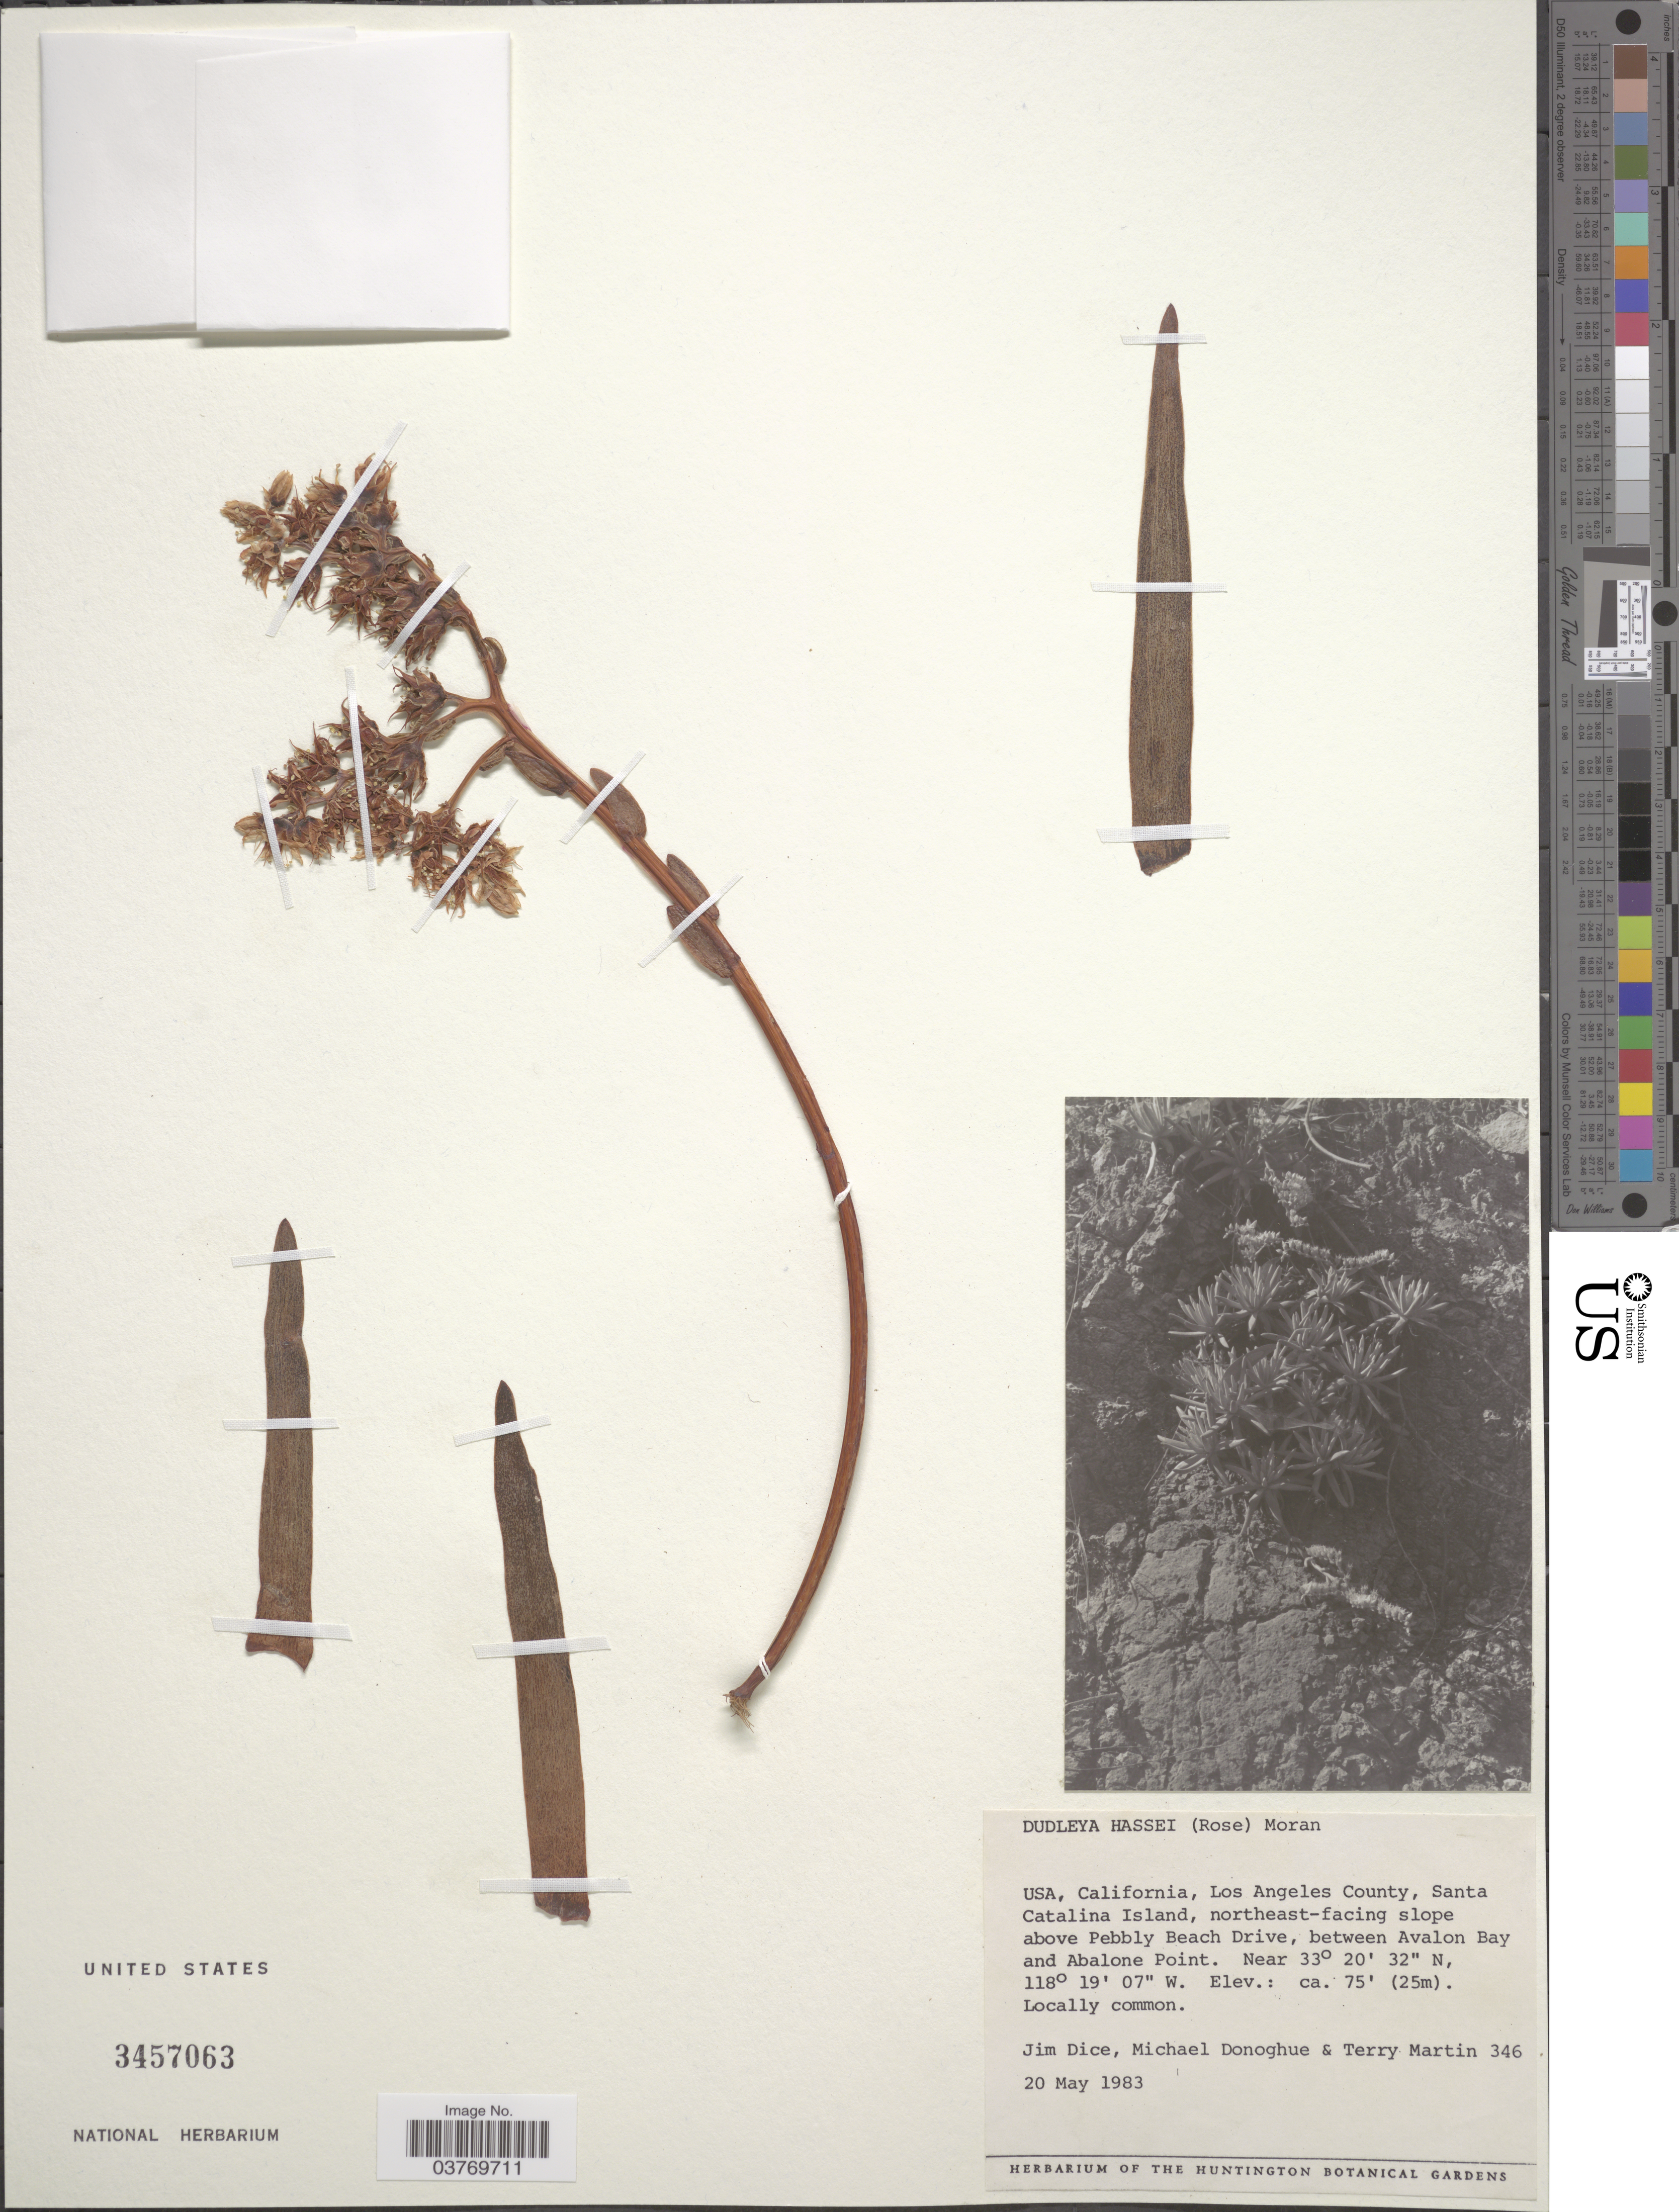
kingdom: Plantae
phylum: Tracheophyta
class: Magnoliopsida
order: Saxifragales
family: Crassulaceae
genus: Dudleya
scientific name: Dudleya hassei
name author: (Rose) Moran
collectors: J. Dice, M. Donoghue & T. Martin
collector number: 346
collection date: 1983-05-20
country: United States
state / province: California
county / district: Los Angeles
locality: Los Angeles County, Santa Catalina Island, northeast-facing slope above Pebbly Beach Drive, between Avalon Bay and Abalone Point.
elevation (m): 23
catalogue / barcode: US 3457063